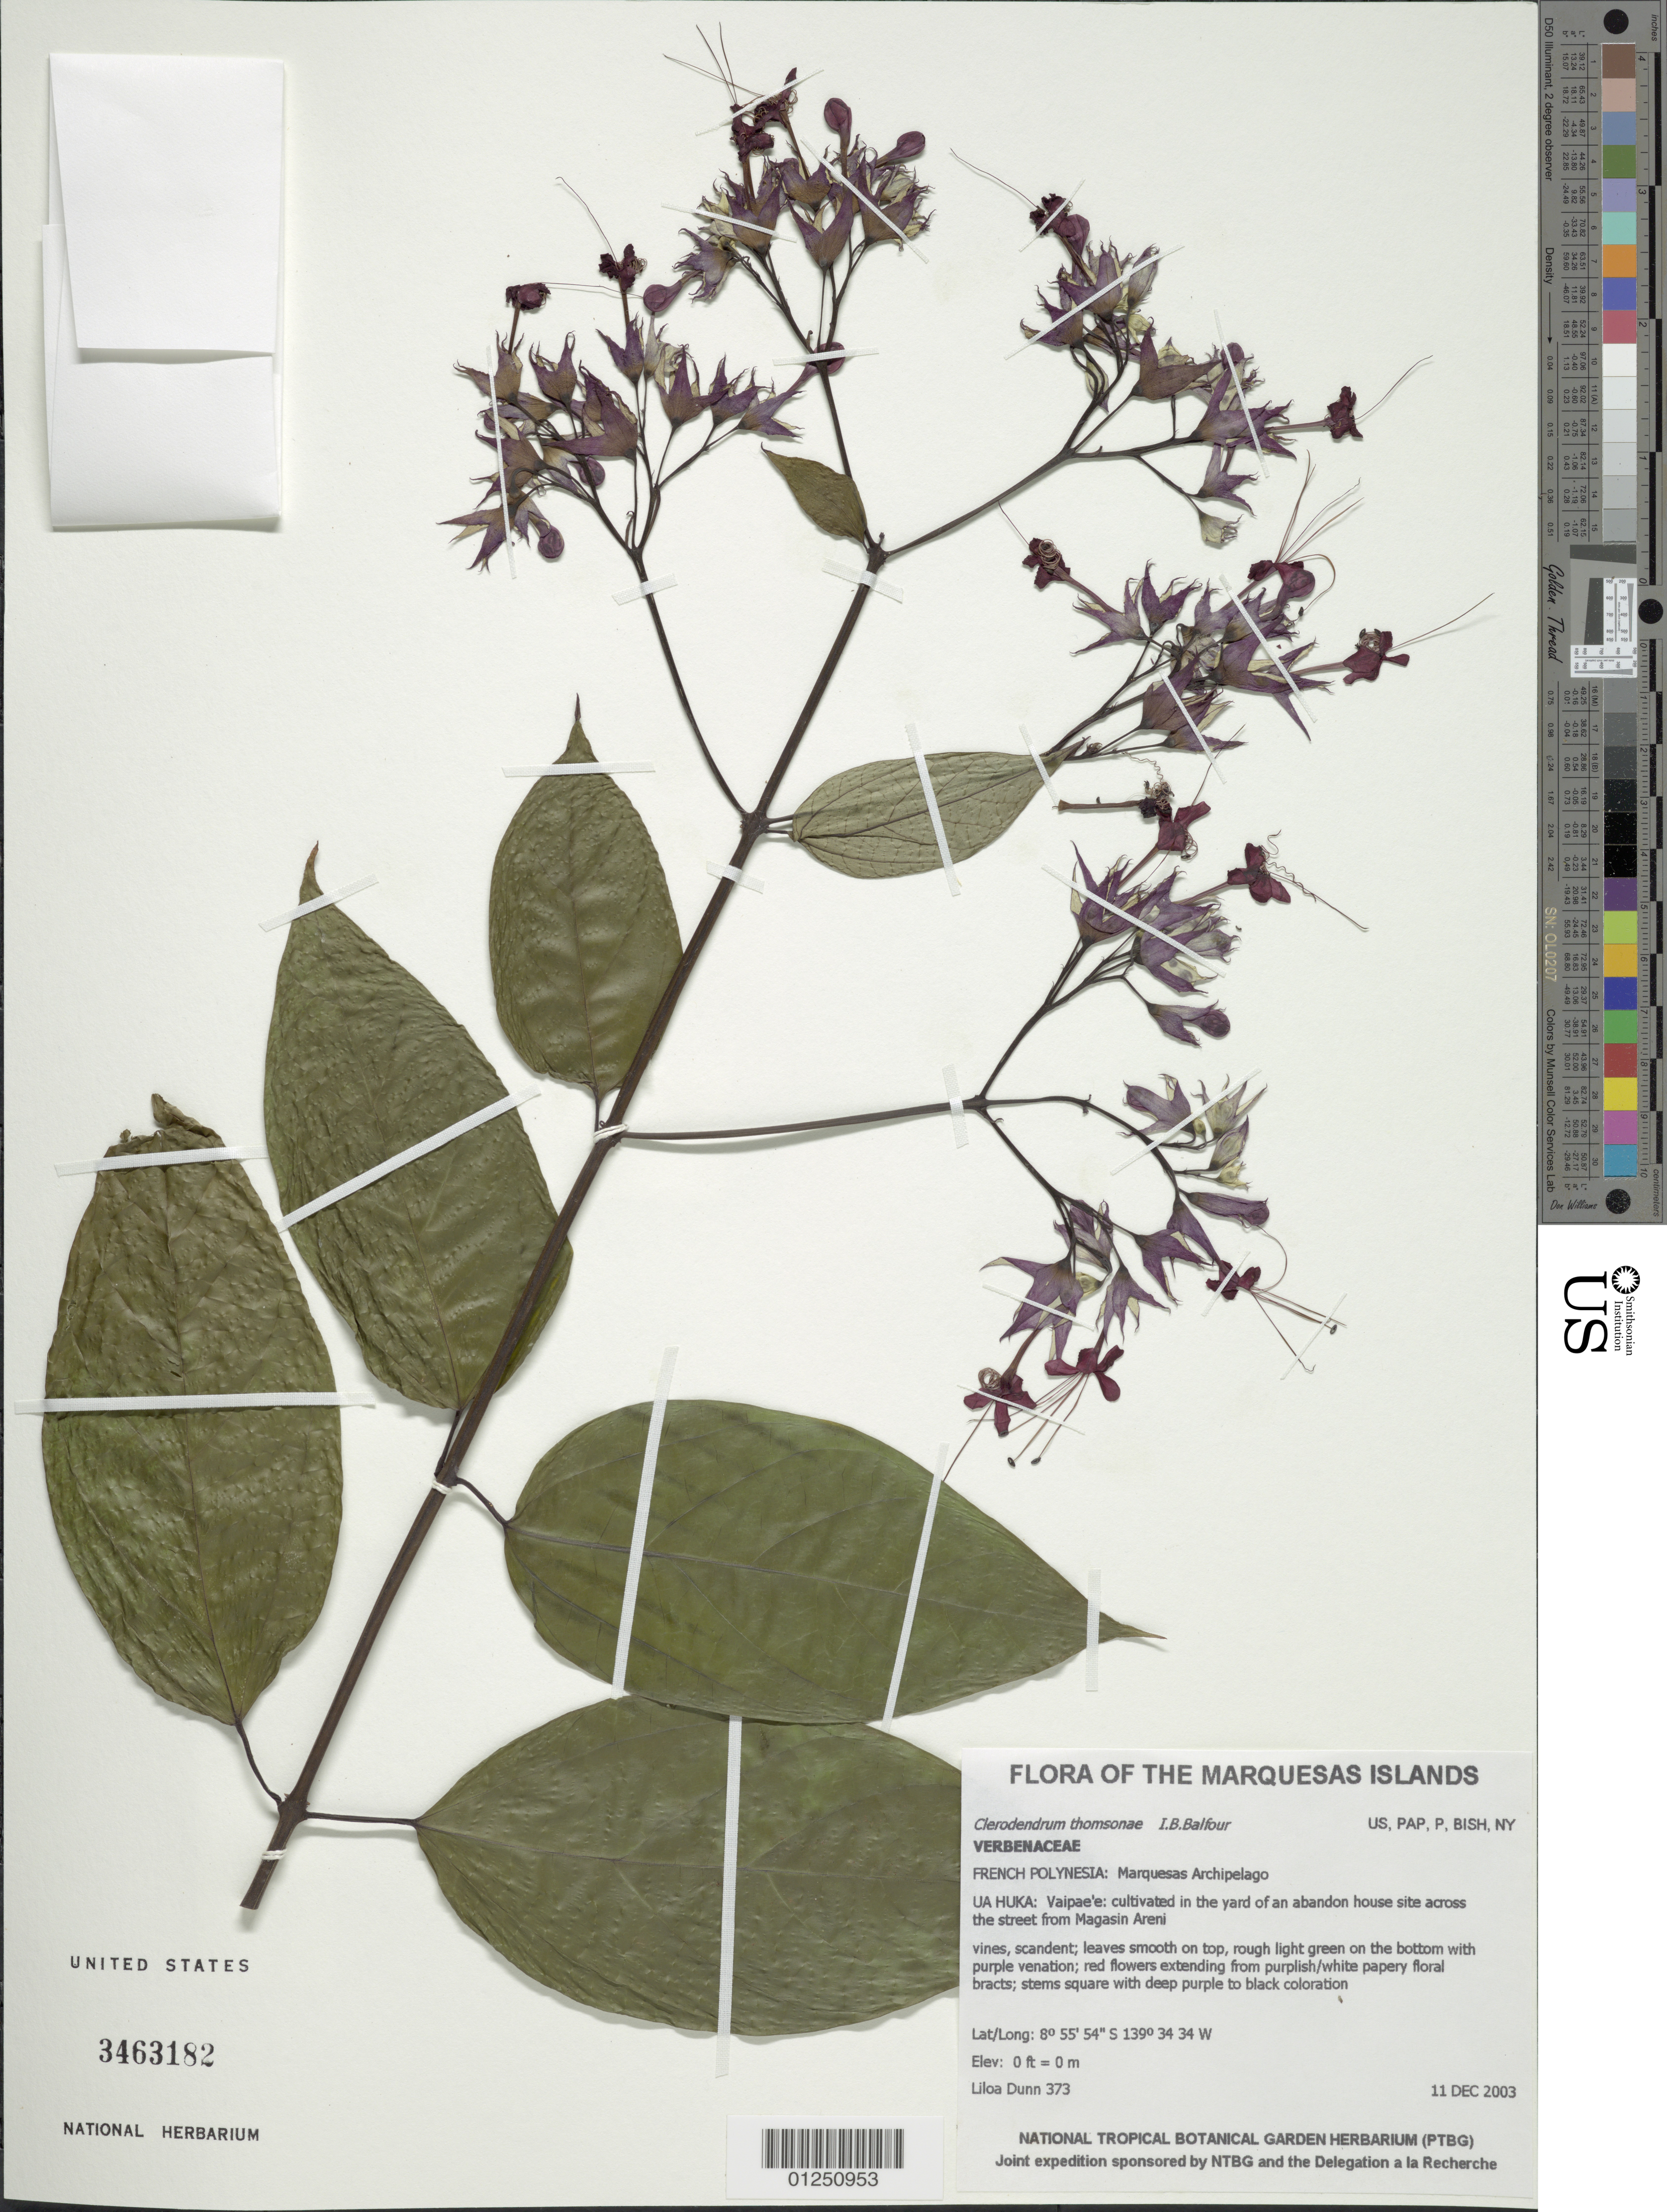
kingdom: Plantae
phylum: Tracheophyta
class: Magnoliopsida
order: Lamiales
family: Lamiaceae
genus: Clerodendrum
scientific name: Clerodendrum thomsoniae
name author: Balf.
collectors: L. Dunn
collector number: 373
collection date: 2003-12-11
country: French Polynesia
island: Ua Huka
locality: Vaipae'e: cultivated in the yard of an abandon house site across the street from Magasin Areni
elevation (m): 0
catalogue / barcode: US 3463182